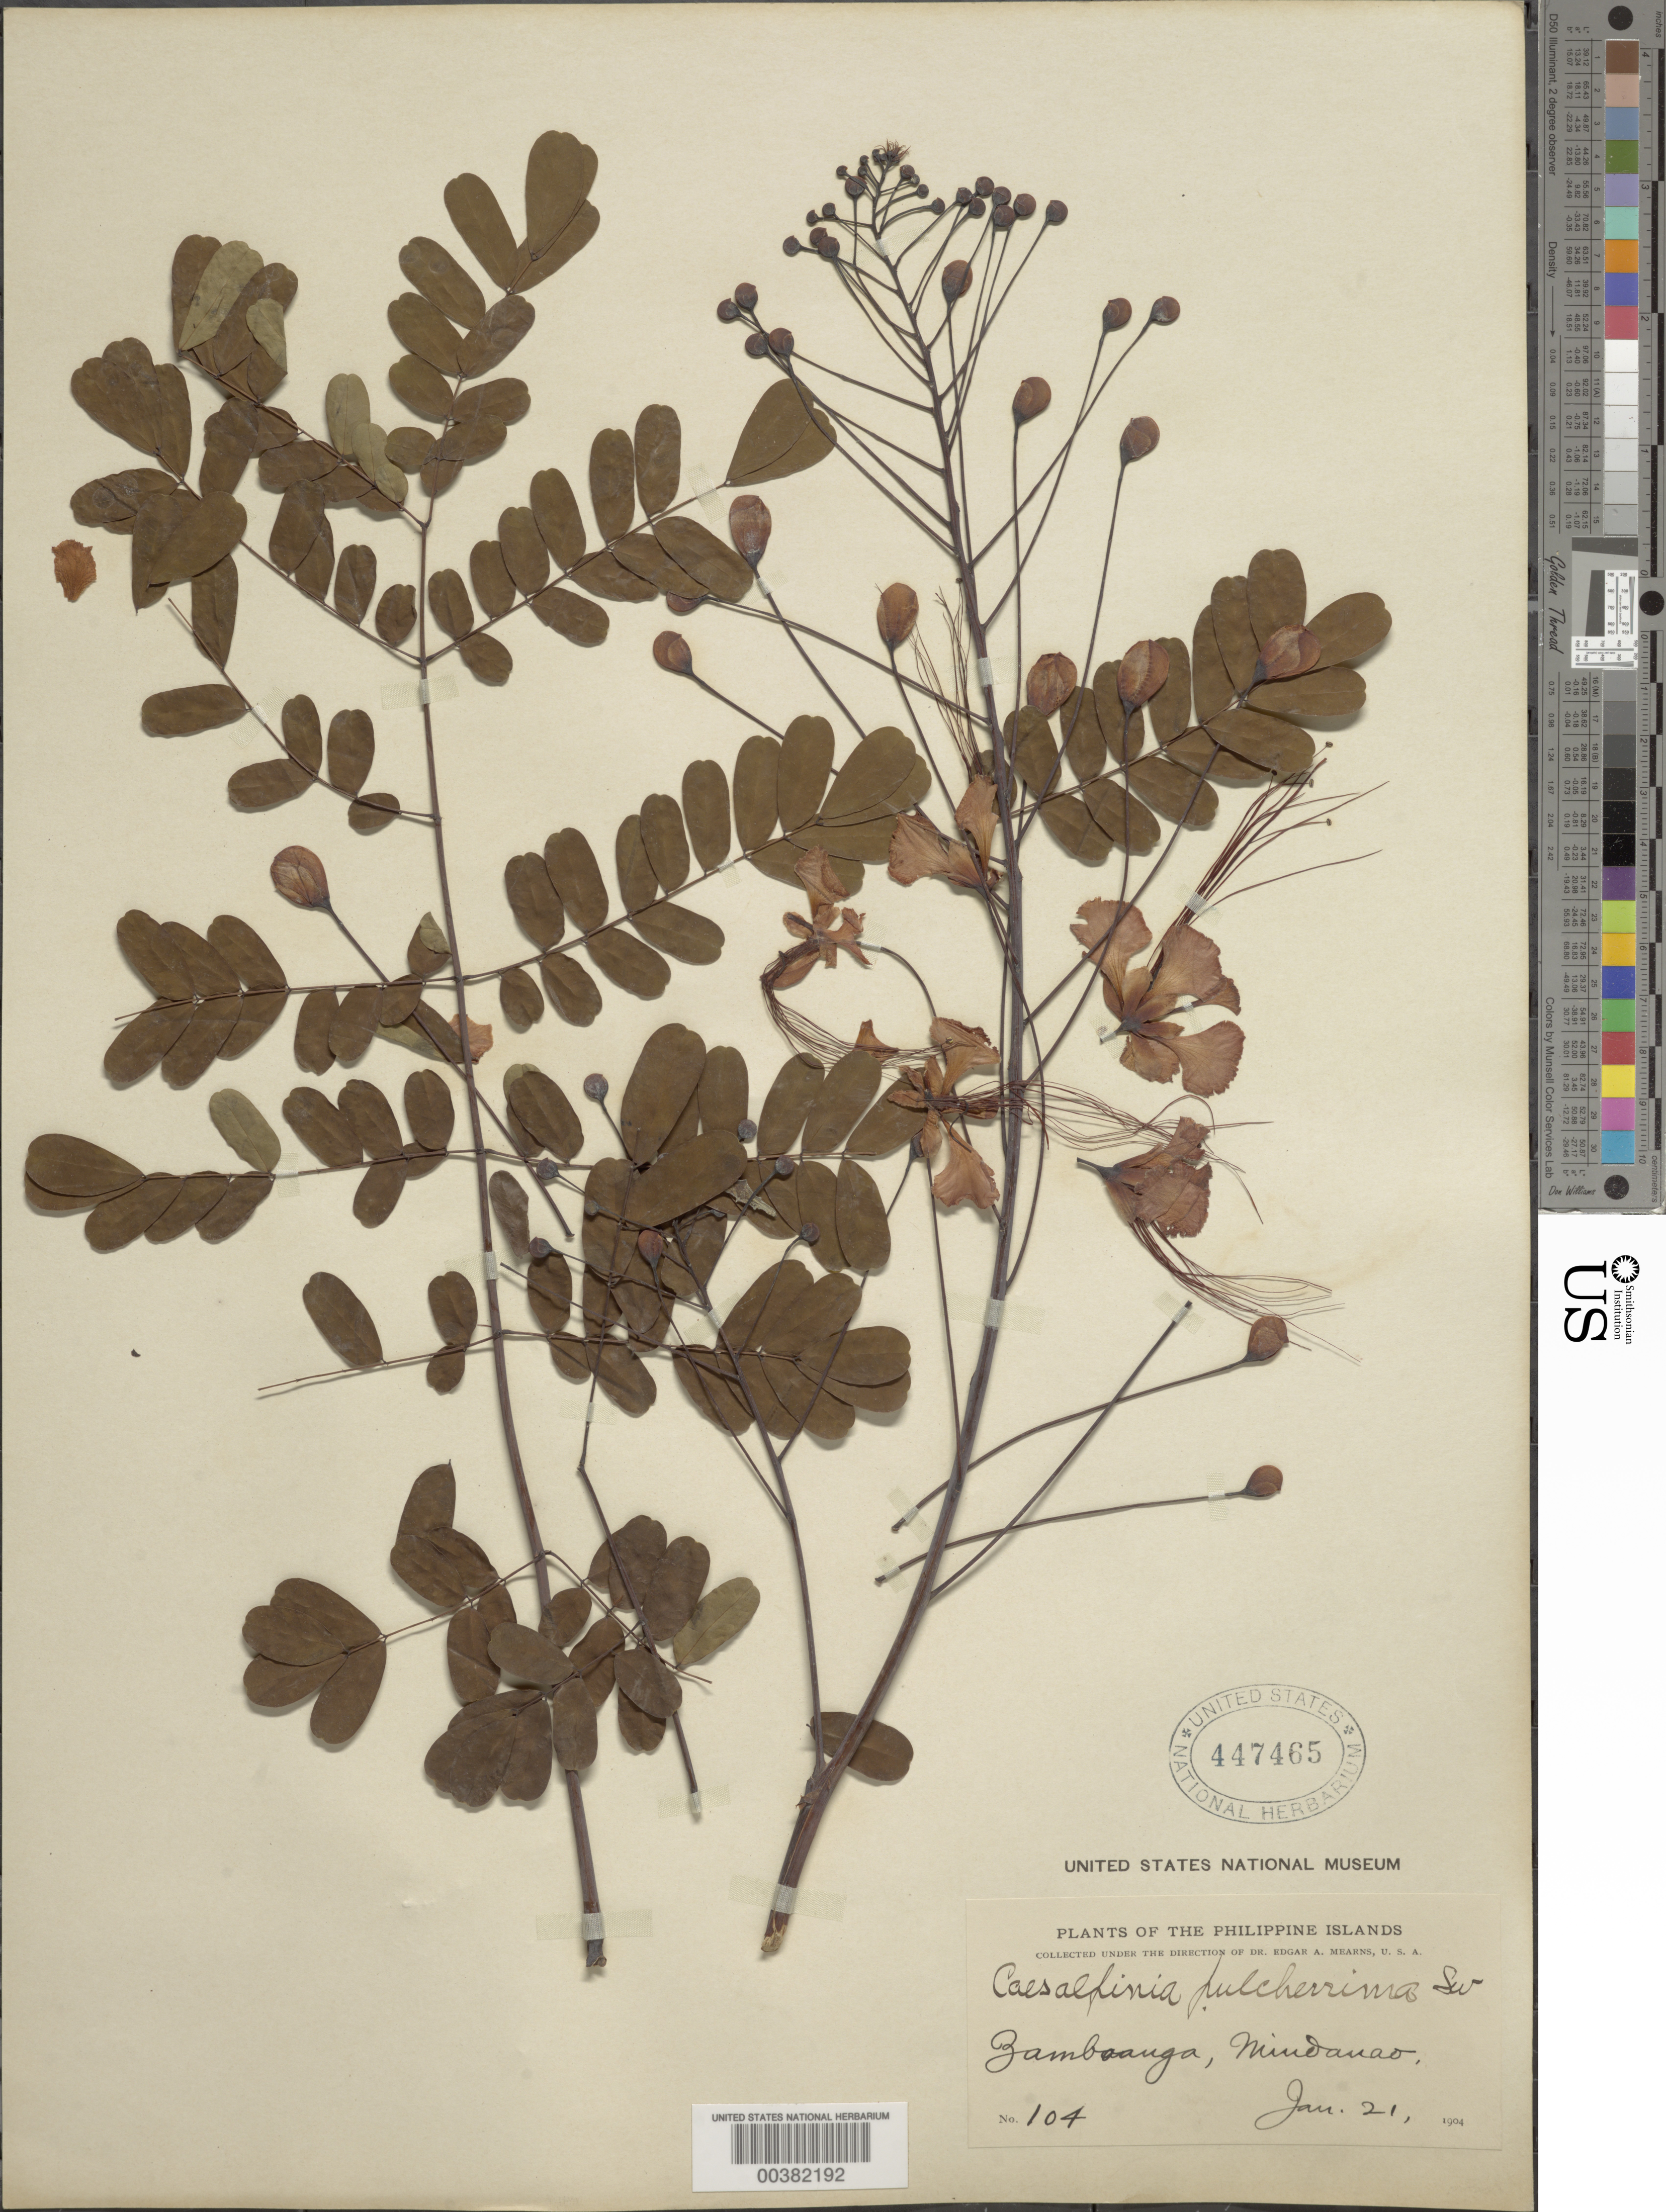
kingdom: Plantae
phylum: Tracheophyta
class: Magnoliopsida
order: Fabales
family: Fabaceae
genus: Caesalpinia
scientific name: Caesalpinia pulcherrima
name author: (L.) Sw.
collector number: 104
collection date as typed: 21 Jan 1904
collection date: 1904-01-21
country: Philippines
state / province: Zamboanga Peninsula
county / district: Zamboanga del Norte / Zamboanga del Sur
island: Mindanao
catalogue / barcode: US 447465